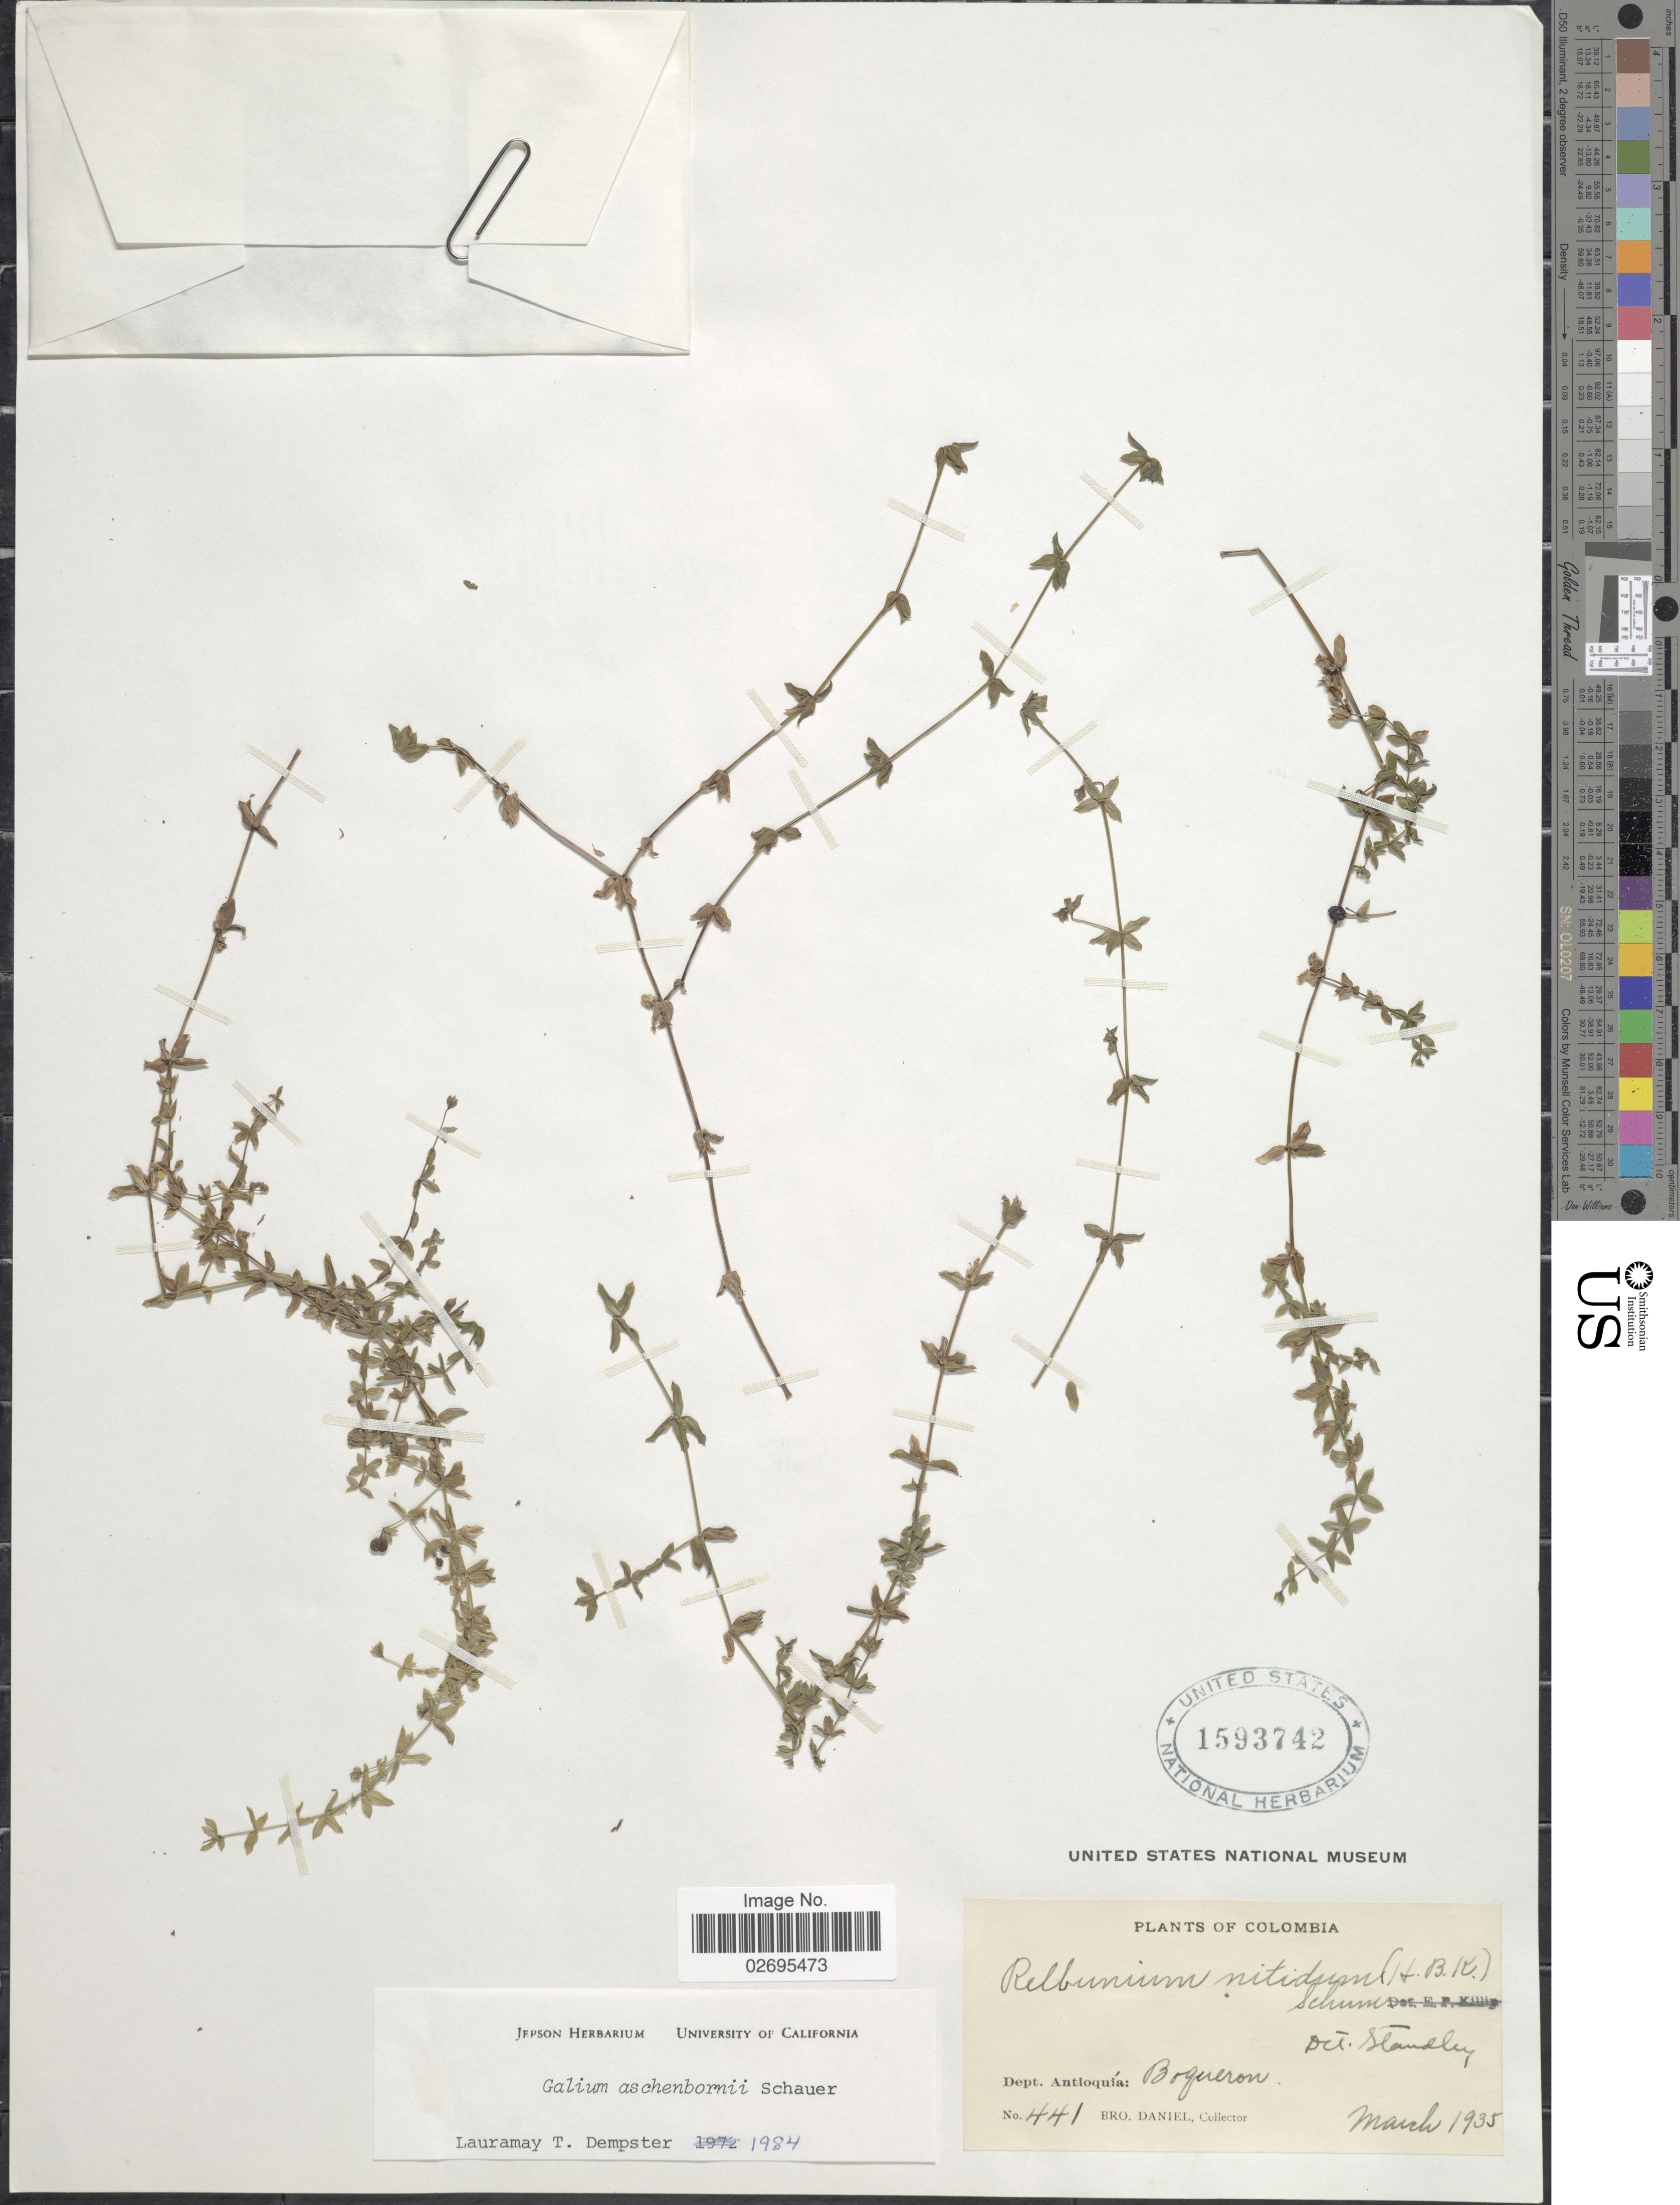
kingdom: Plantae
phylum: Tracheophyta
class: Magnoliopsida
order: Gentianales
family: Rubiaceae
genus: Galium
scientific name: Galium aschenbornii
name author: Schauer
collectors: Bro. Daniel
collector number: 441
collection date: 1935-03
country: Colombia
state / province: Antioquia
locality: Dept. Antioquía: Boqueron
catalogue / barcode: US 1593742